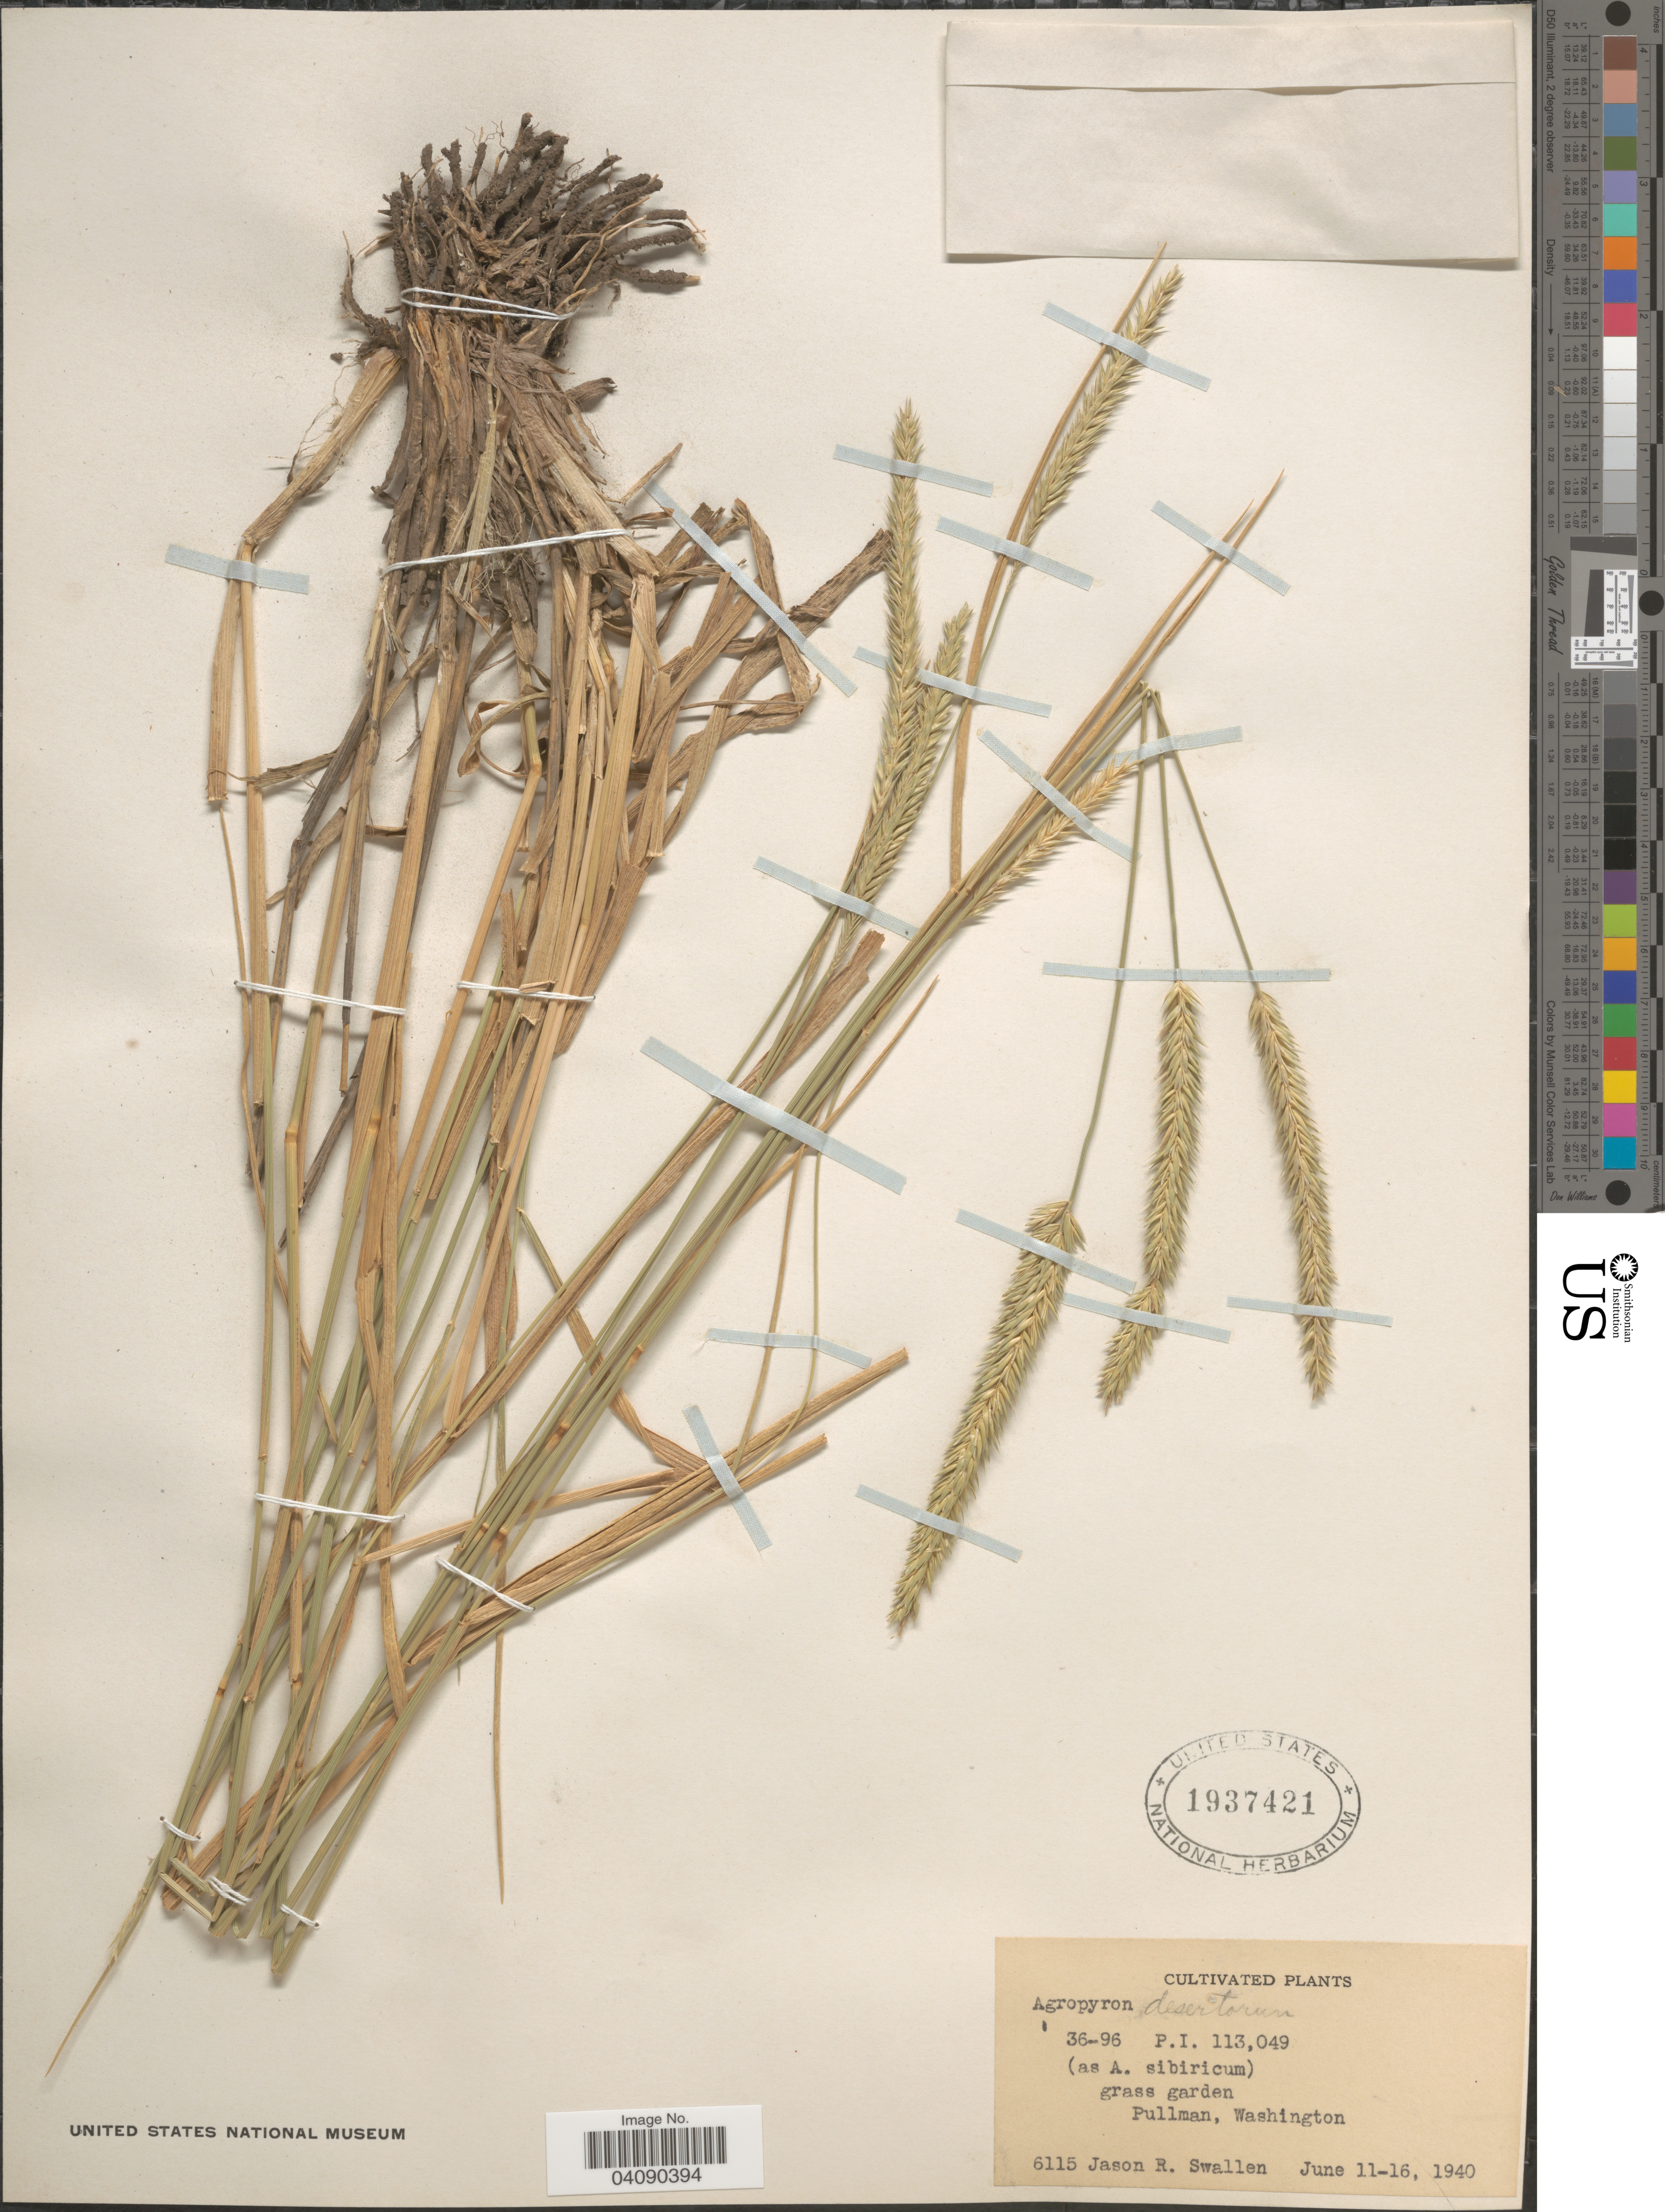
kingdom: Plantae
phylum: Tracheophyta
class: Liliopsida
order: Poales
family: Poaceae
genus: Agropyron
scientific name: Agropyron desertorum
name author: (Fisch. ex Link) Schult.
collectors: J. R. Swallen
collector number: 6115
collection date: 1940-06-11/1940-06-16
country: United States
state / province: Washington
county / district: Whitman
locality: Grass garden, Pullman.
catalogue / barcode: US 1937421